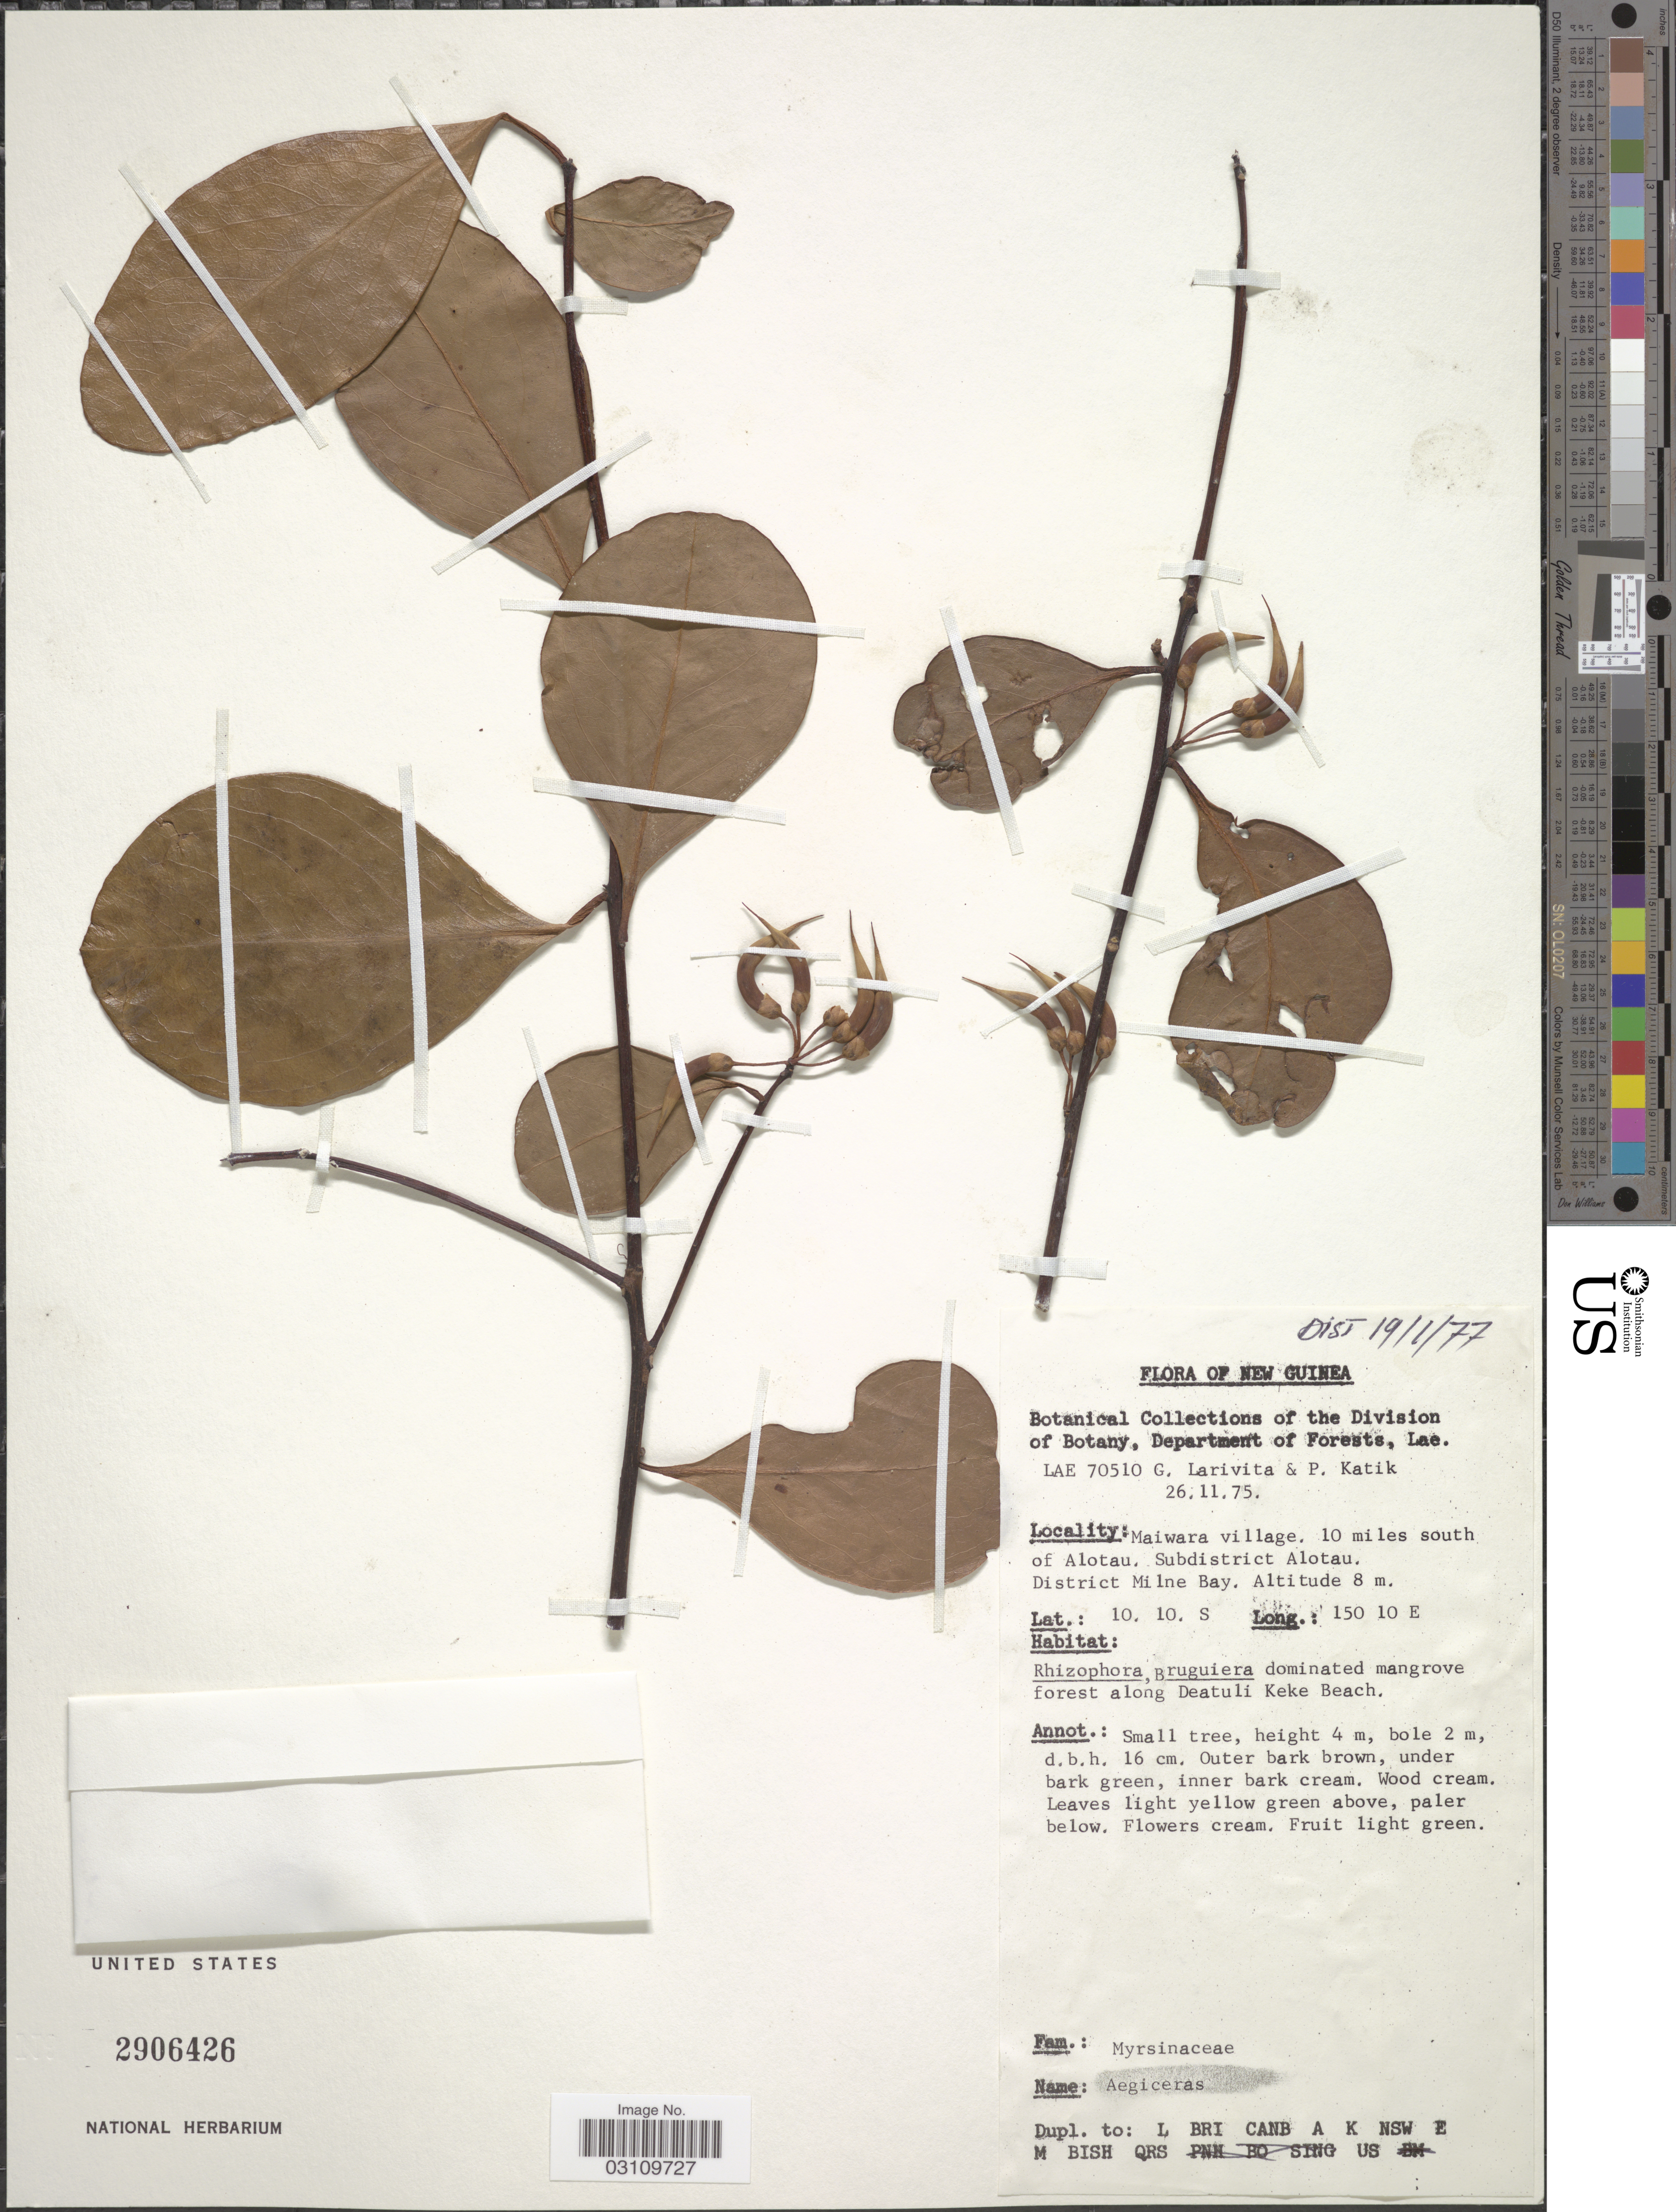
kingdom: Plantae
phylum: Tracheophyta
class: Magnoliopsida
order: Ericales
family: Primulaceae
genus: Aegiceras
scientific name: Aegiceras corniculatum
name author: (L.) Blanco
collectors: G. Larivita & P. Katik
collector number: LAE70510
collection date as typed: Transcribed d/m/y: 26/11/75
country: Papua New Guinea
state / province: Milne Bay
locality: Maiwara village, 10 miles south of Alotau, Subdistrict Alotau. District Milne Bay.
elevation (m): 8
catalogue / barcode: US 2906426